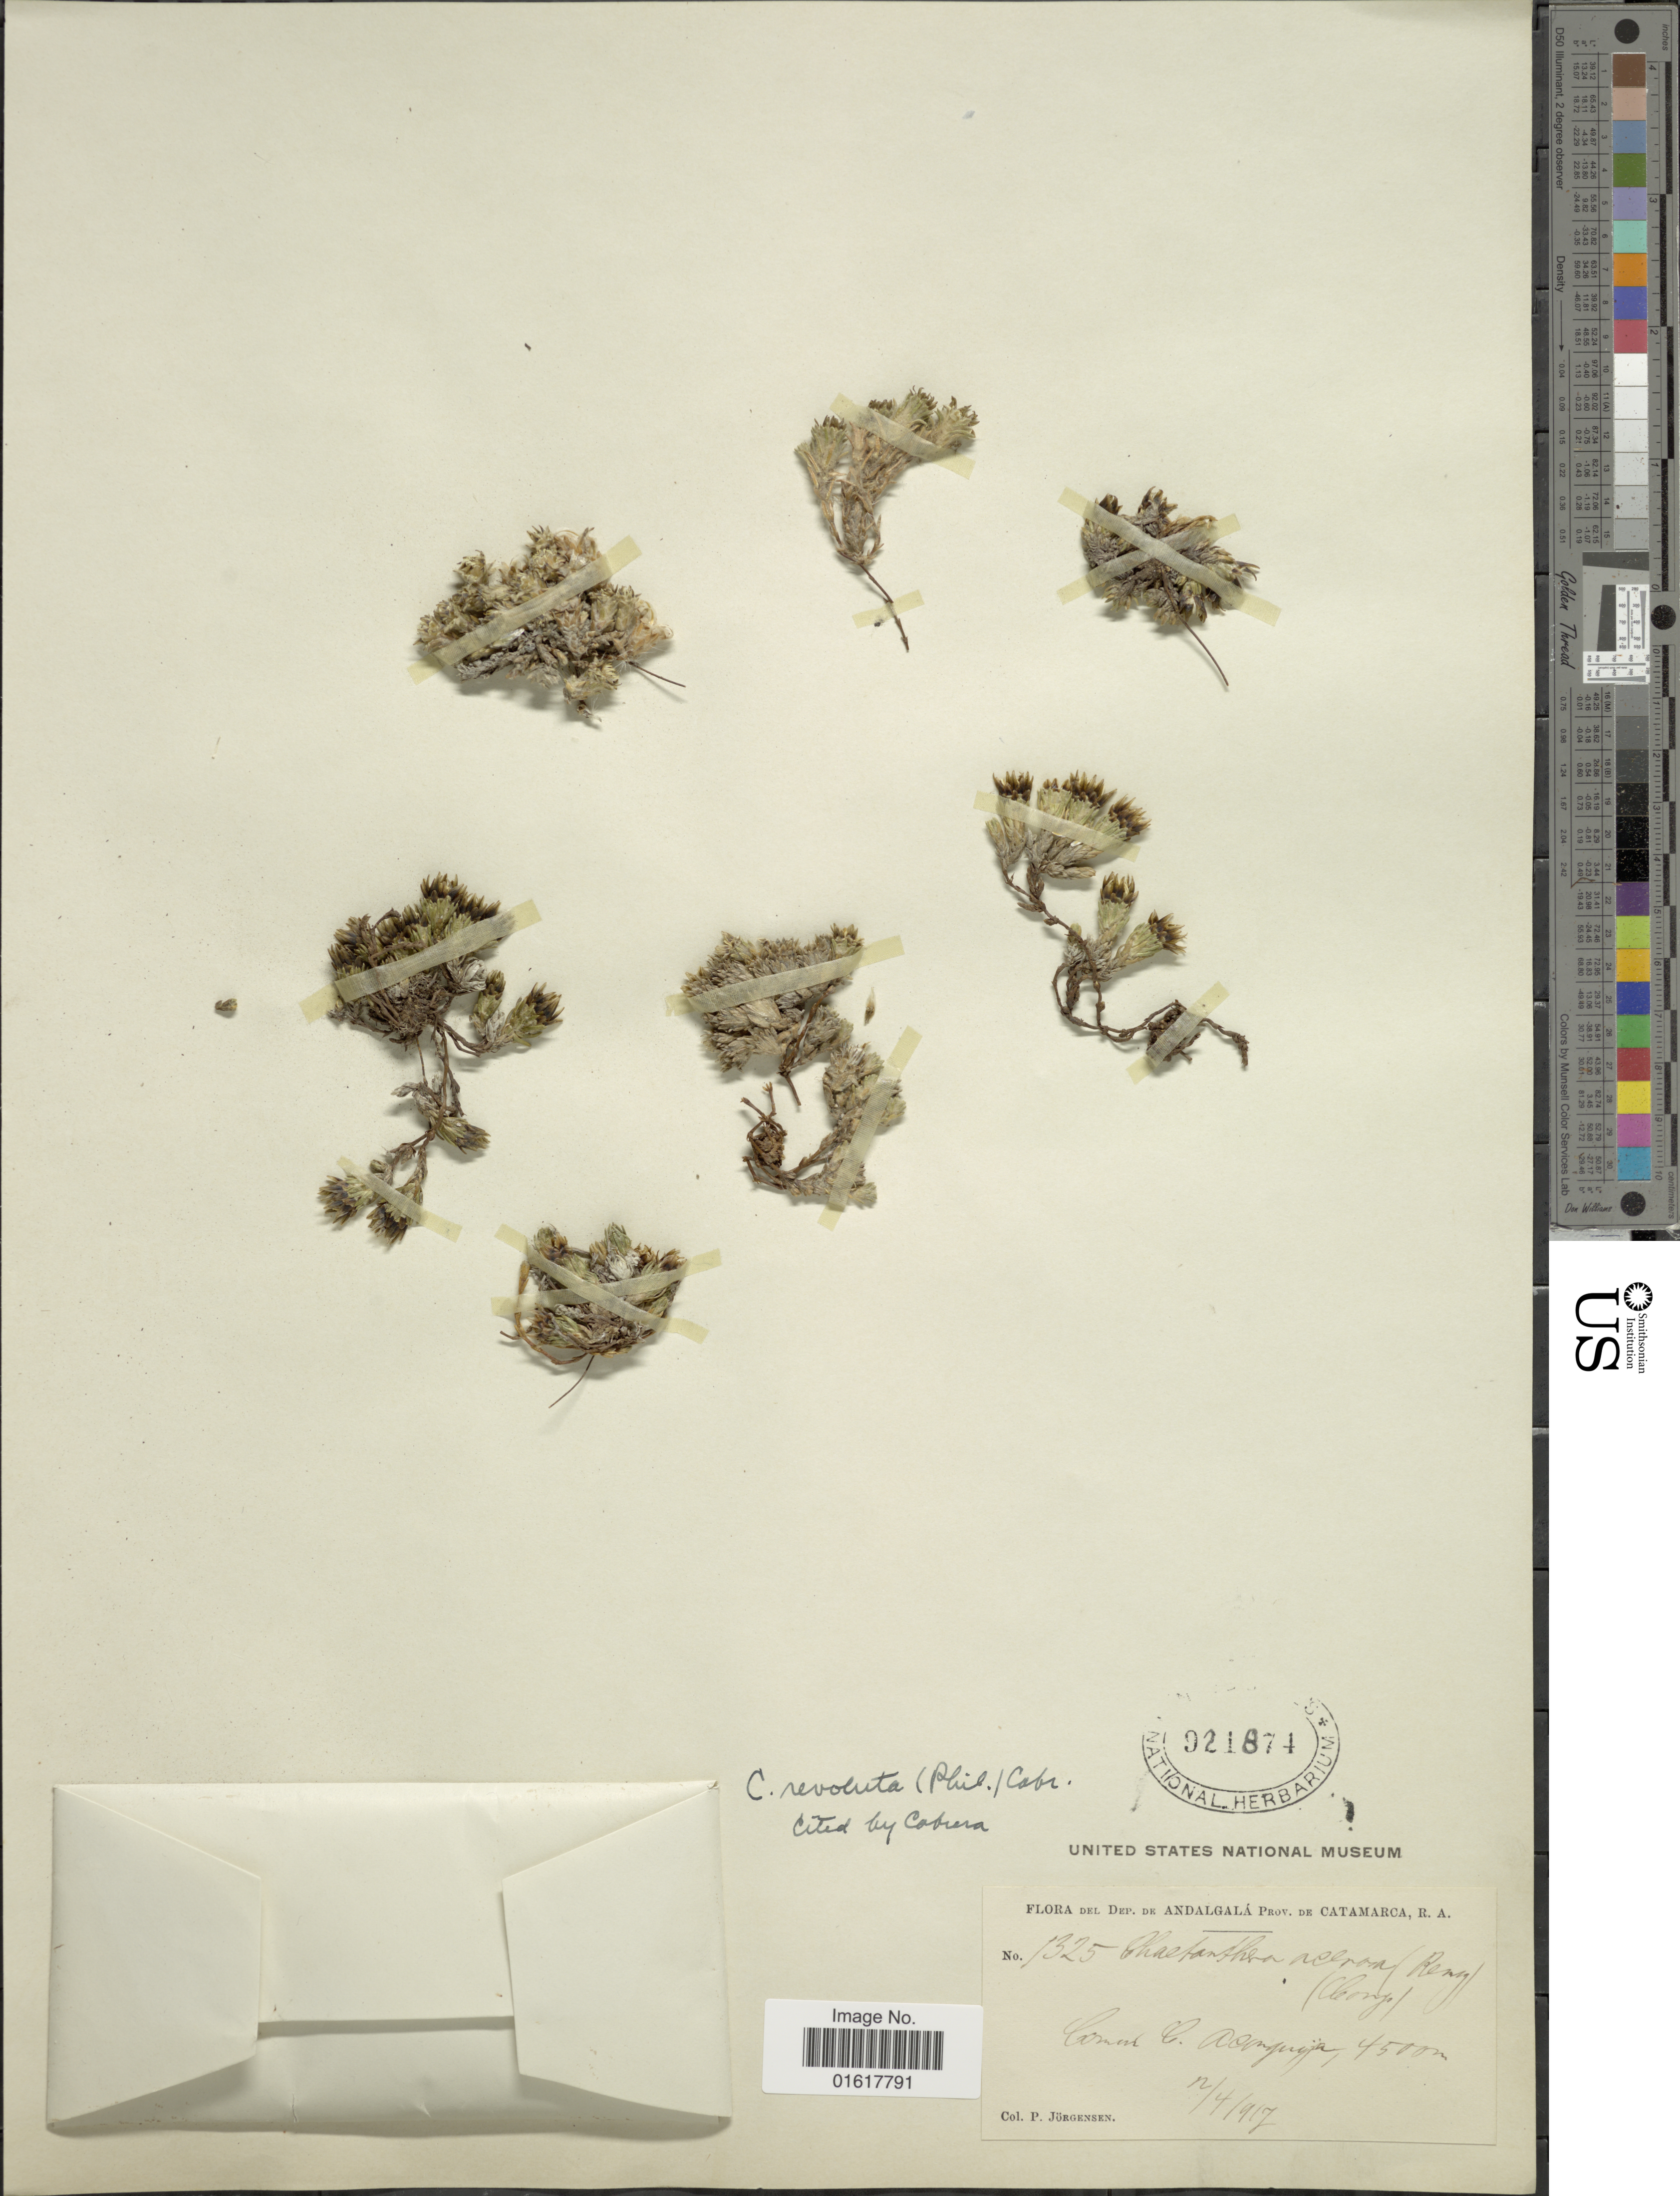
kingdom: Plantae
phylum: Tracheophyta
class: Magnoliopsida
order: Asterales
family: Asteraceae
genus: Chaetanthera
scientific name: Chaetanthera revoluta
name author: (Phil.) Cabrera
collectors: P. Jörgensen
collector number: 1325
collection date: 1917-04-12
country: Argentina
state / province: Catamarca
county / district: Andalgalá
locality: Aconquija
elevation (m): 4500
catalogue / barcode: US 921874